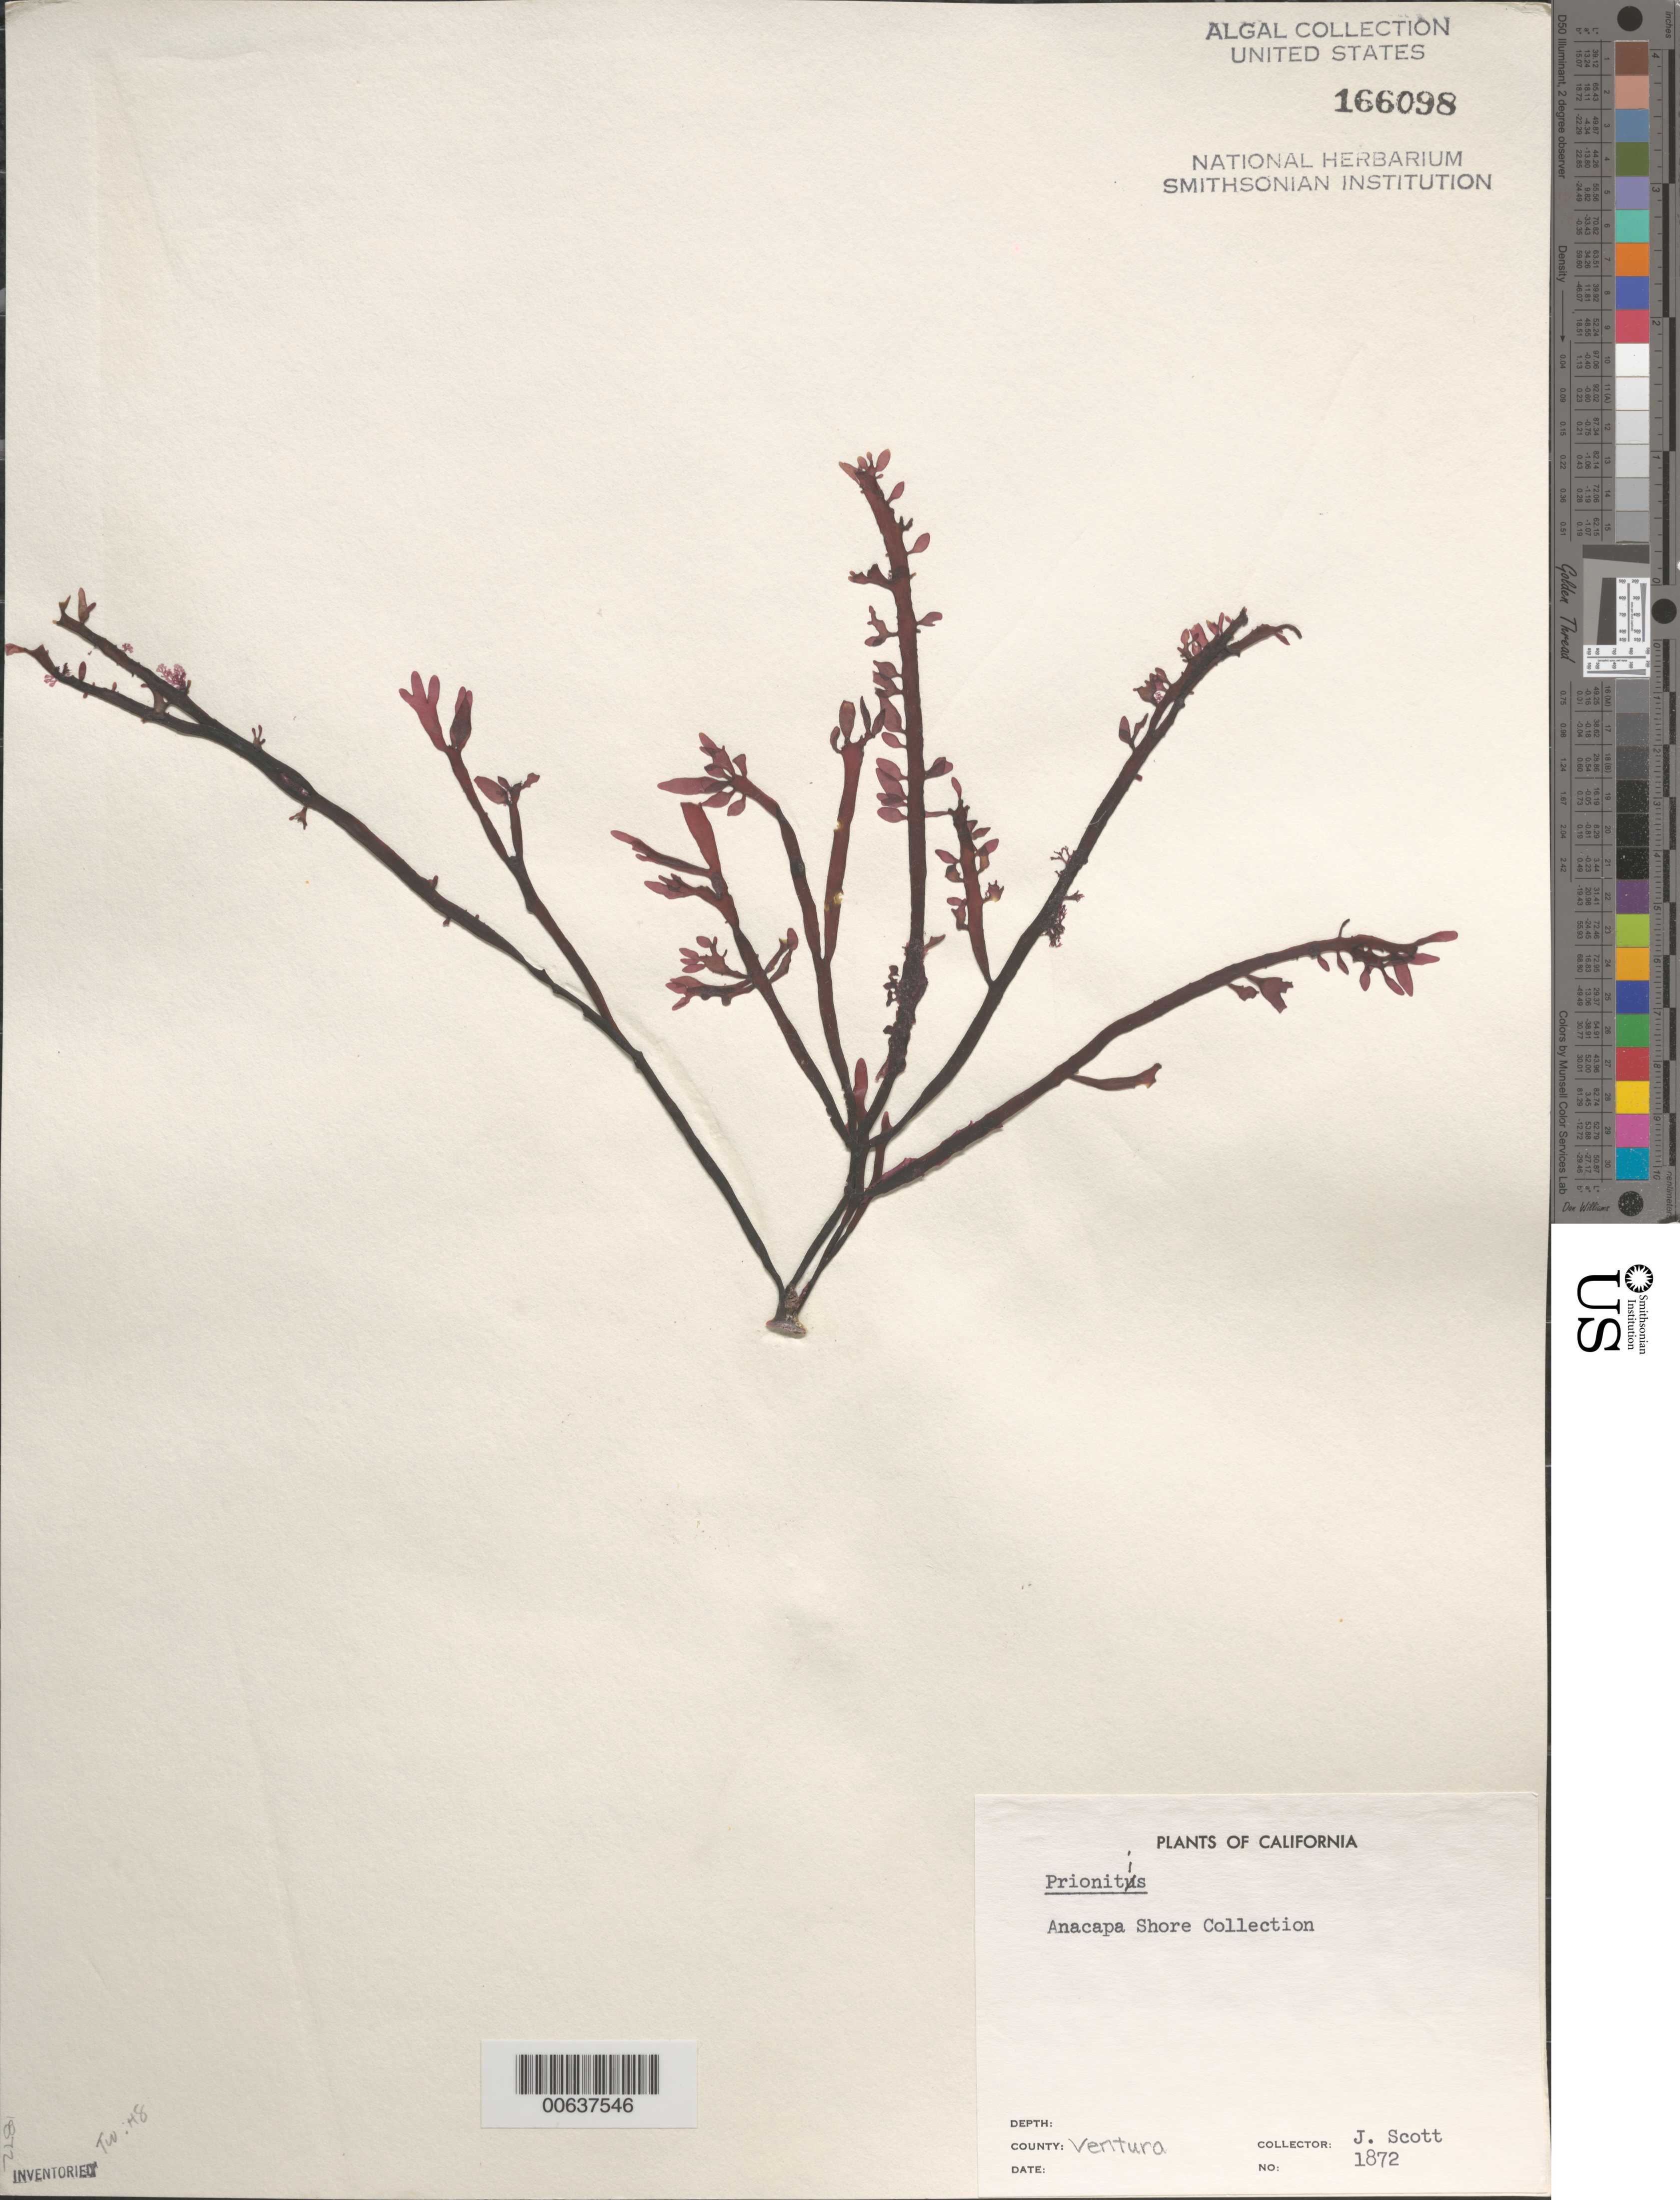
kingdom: Plantae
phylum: Rhodophyta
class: Florideophyceae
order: Cryptonemiales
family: Cryptonemiaceae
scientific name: Prionitis sp.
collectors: J. Scott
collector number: Neushul 1872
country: United States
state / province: California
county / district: Ventura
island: Anacapa Island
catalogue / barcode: US 166098